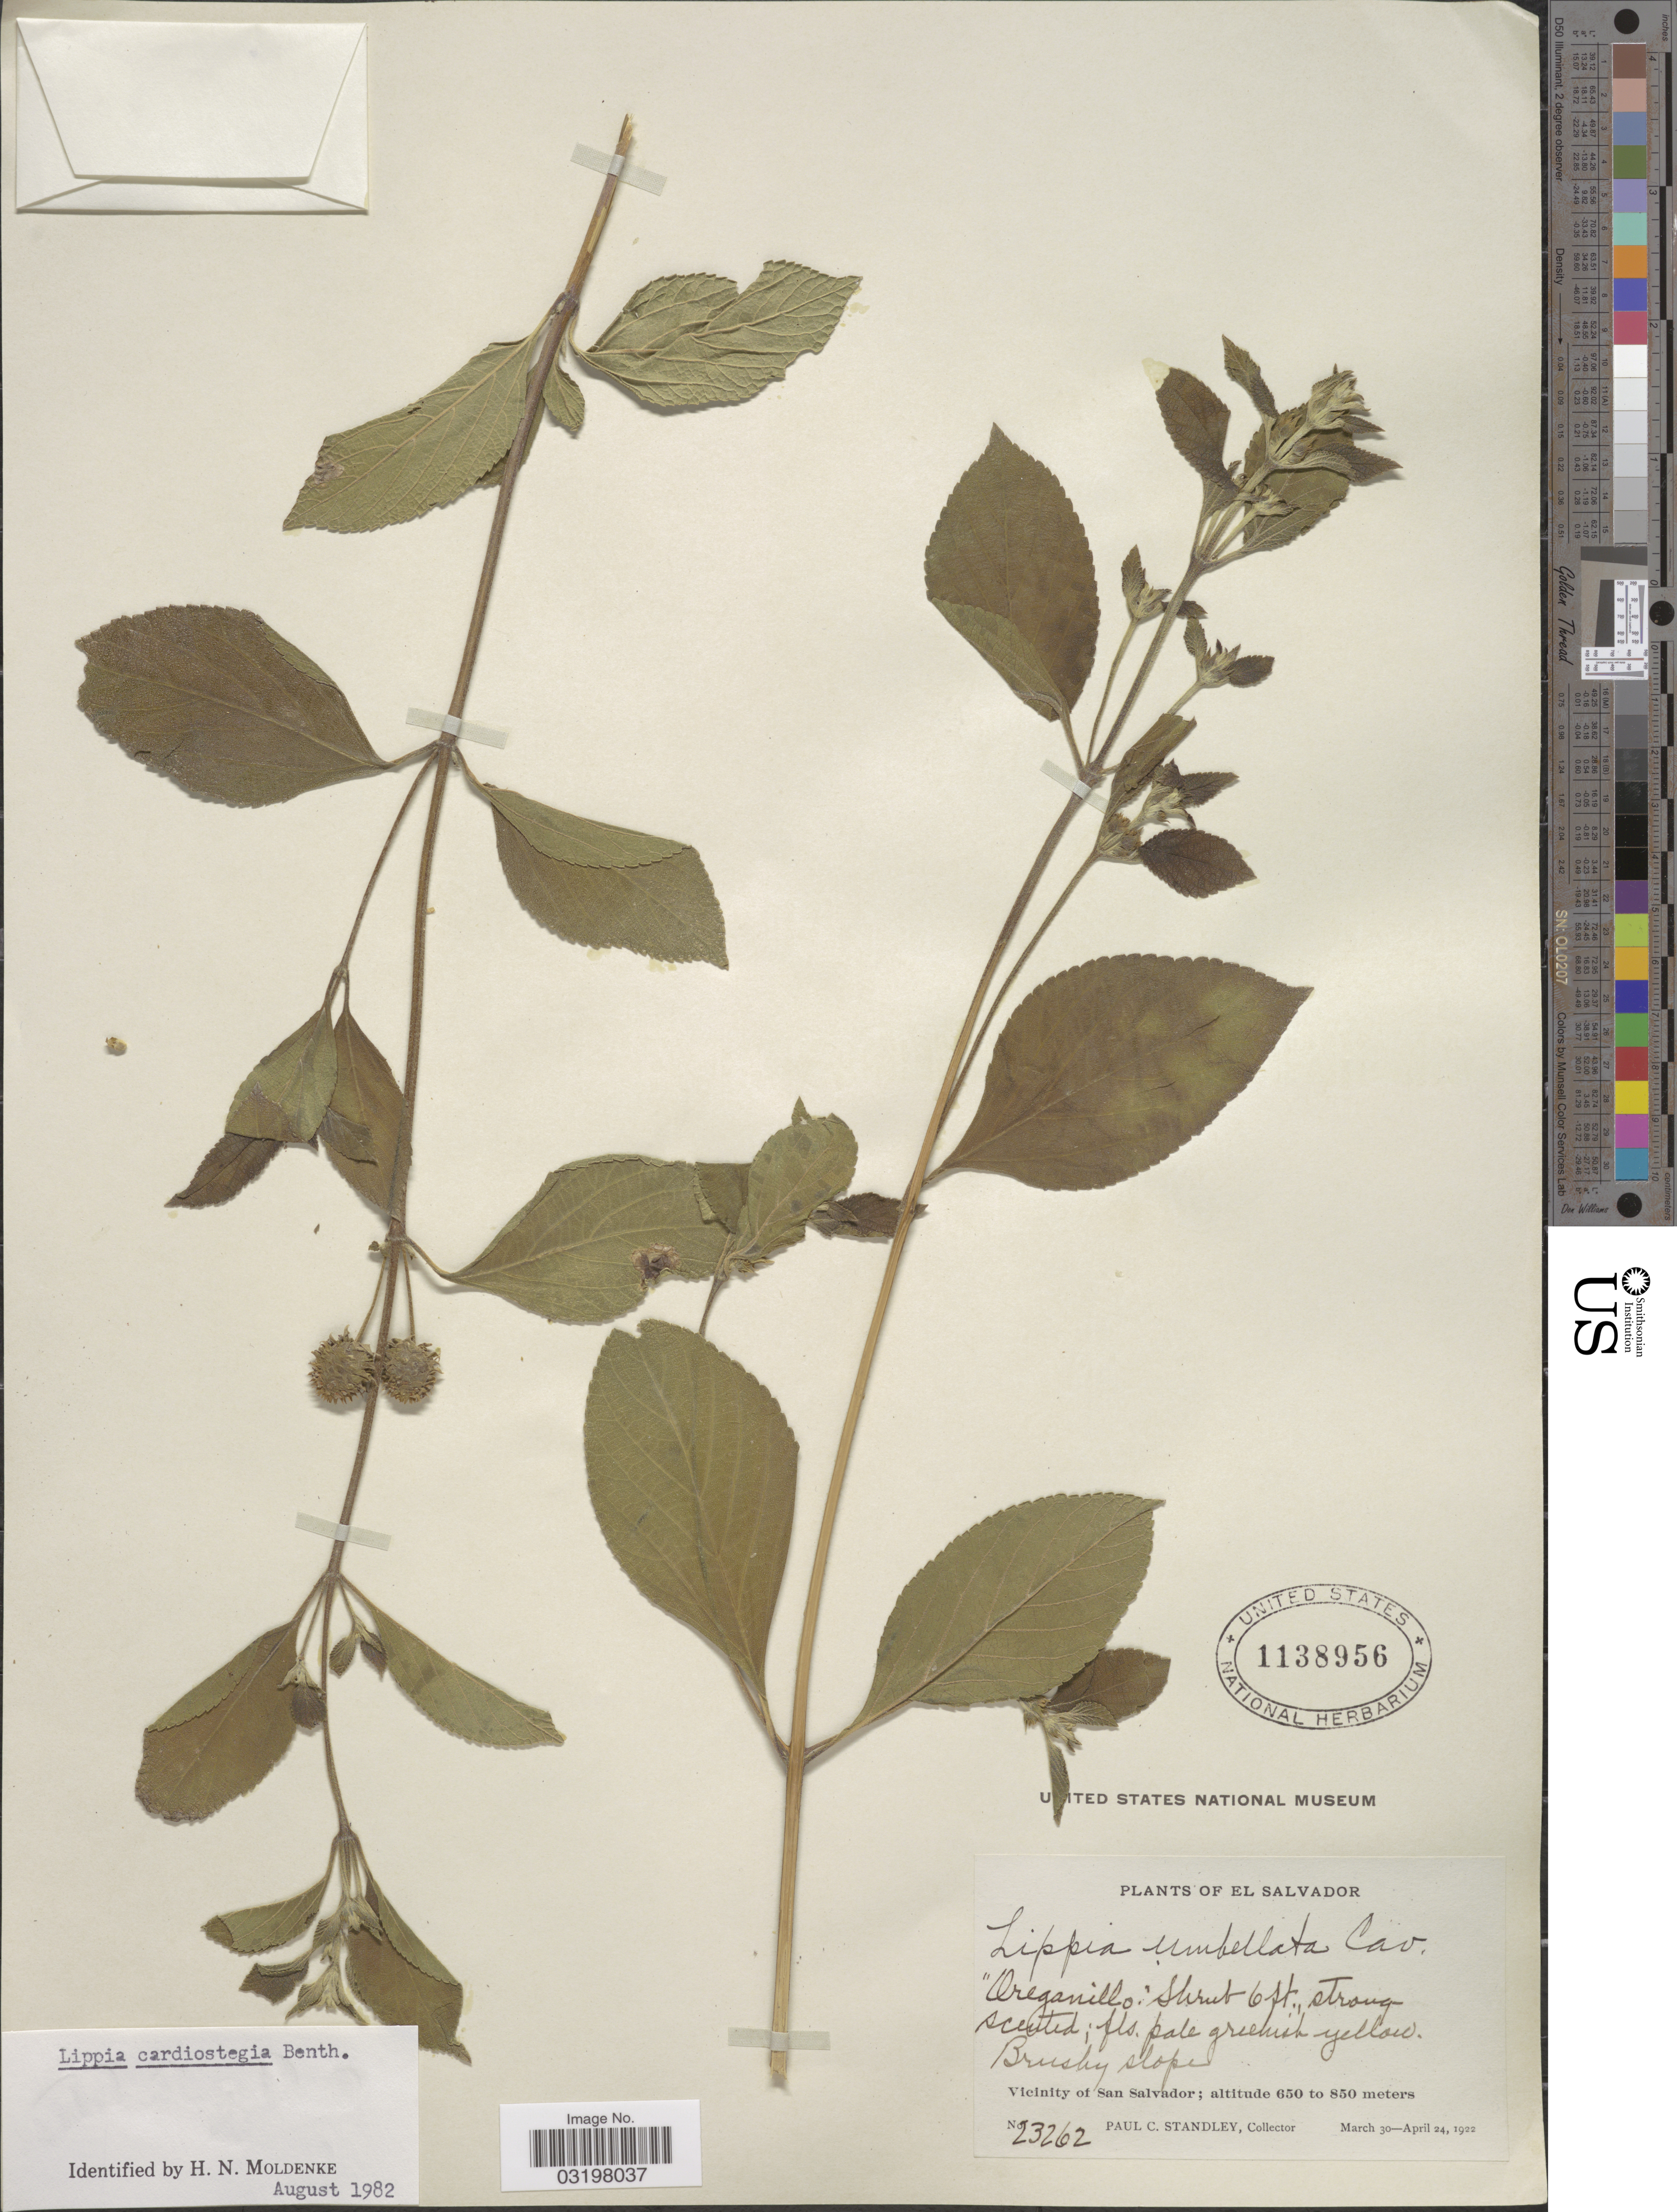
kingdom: Plantae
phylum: Tracheophyta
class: Magnoliopsida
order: Lamiales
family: Verbenaceae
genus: Lippia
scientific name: Lippia cardiostegia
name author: Benth.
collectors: P. C. Standley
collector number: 23262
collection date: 1922-03-30/1922-04-24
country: El Salvador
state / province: San Salvador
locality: Vicinity of San Salvador.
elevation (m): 650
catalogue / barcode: US 1138956